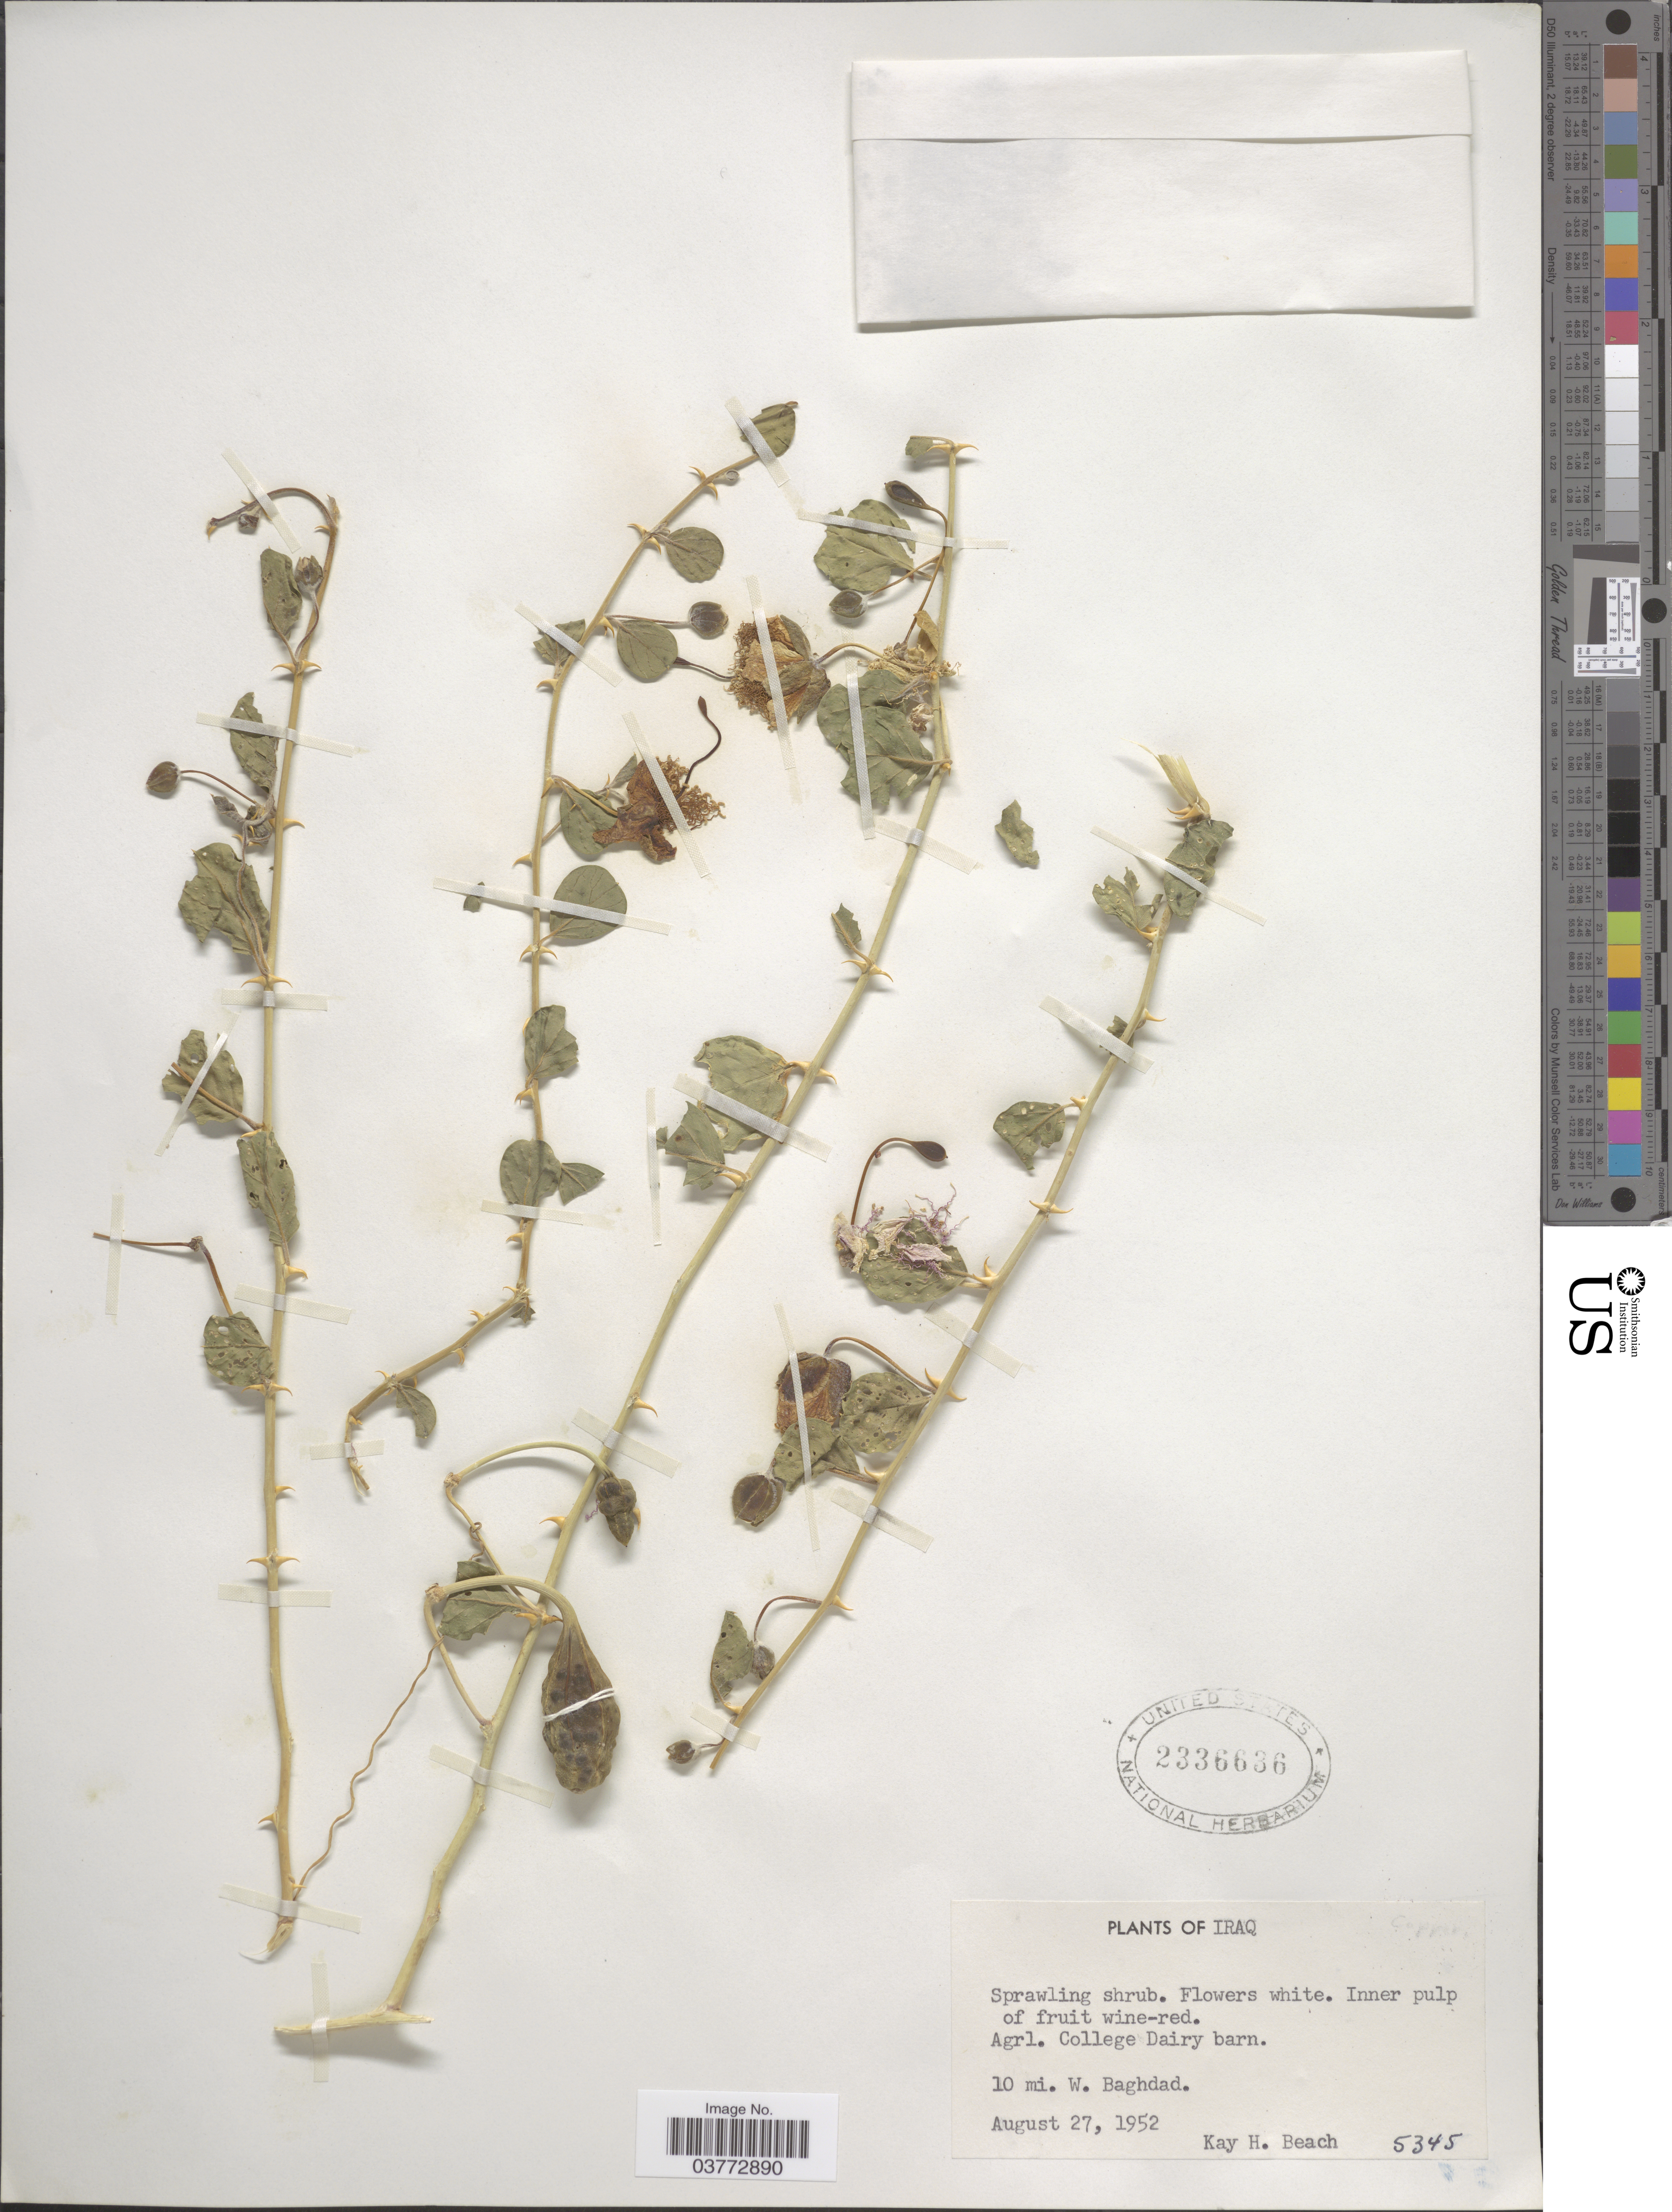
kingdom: Plantae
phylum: Tracheophyta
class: Magnoliopsida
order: Brassicales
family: Capparaceae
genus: Capparis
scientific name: Capparis sicula subsp. sicula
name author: Veill. ex Duhamel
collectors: K. H. Beach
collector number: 5345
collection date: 1952-08-27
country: Iraq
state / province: Baghdad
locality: Agrl. College Dairy barn. 10 mi. W. Baghdad.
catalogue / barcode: US 2336636